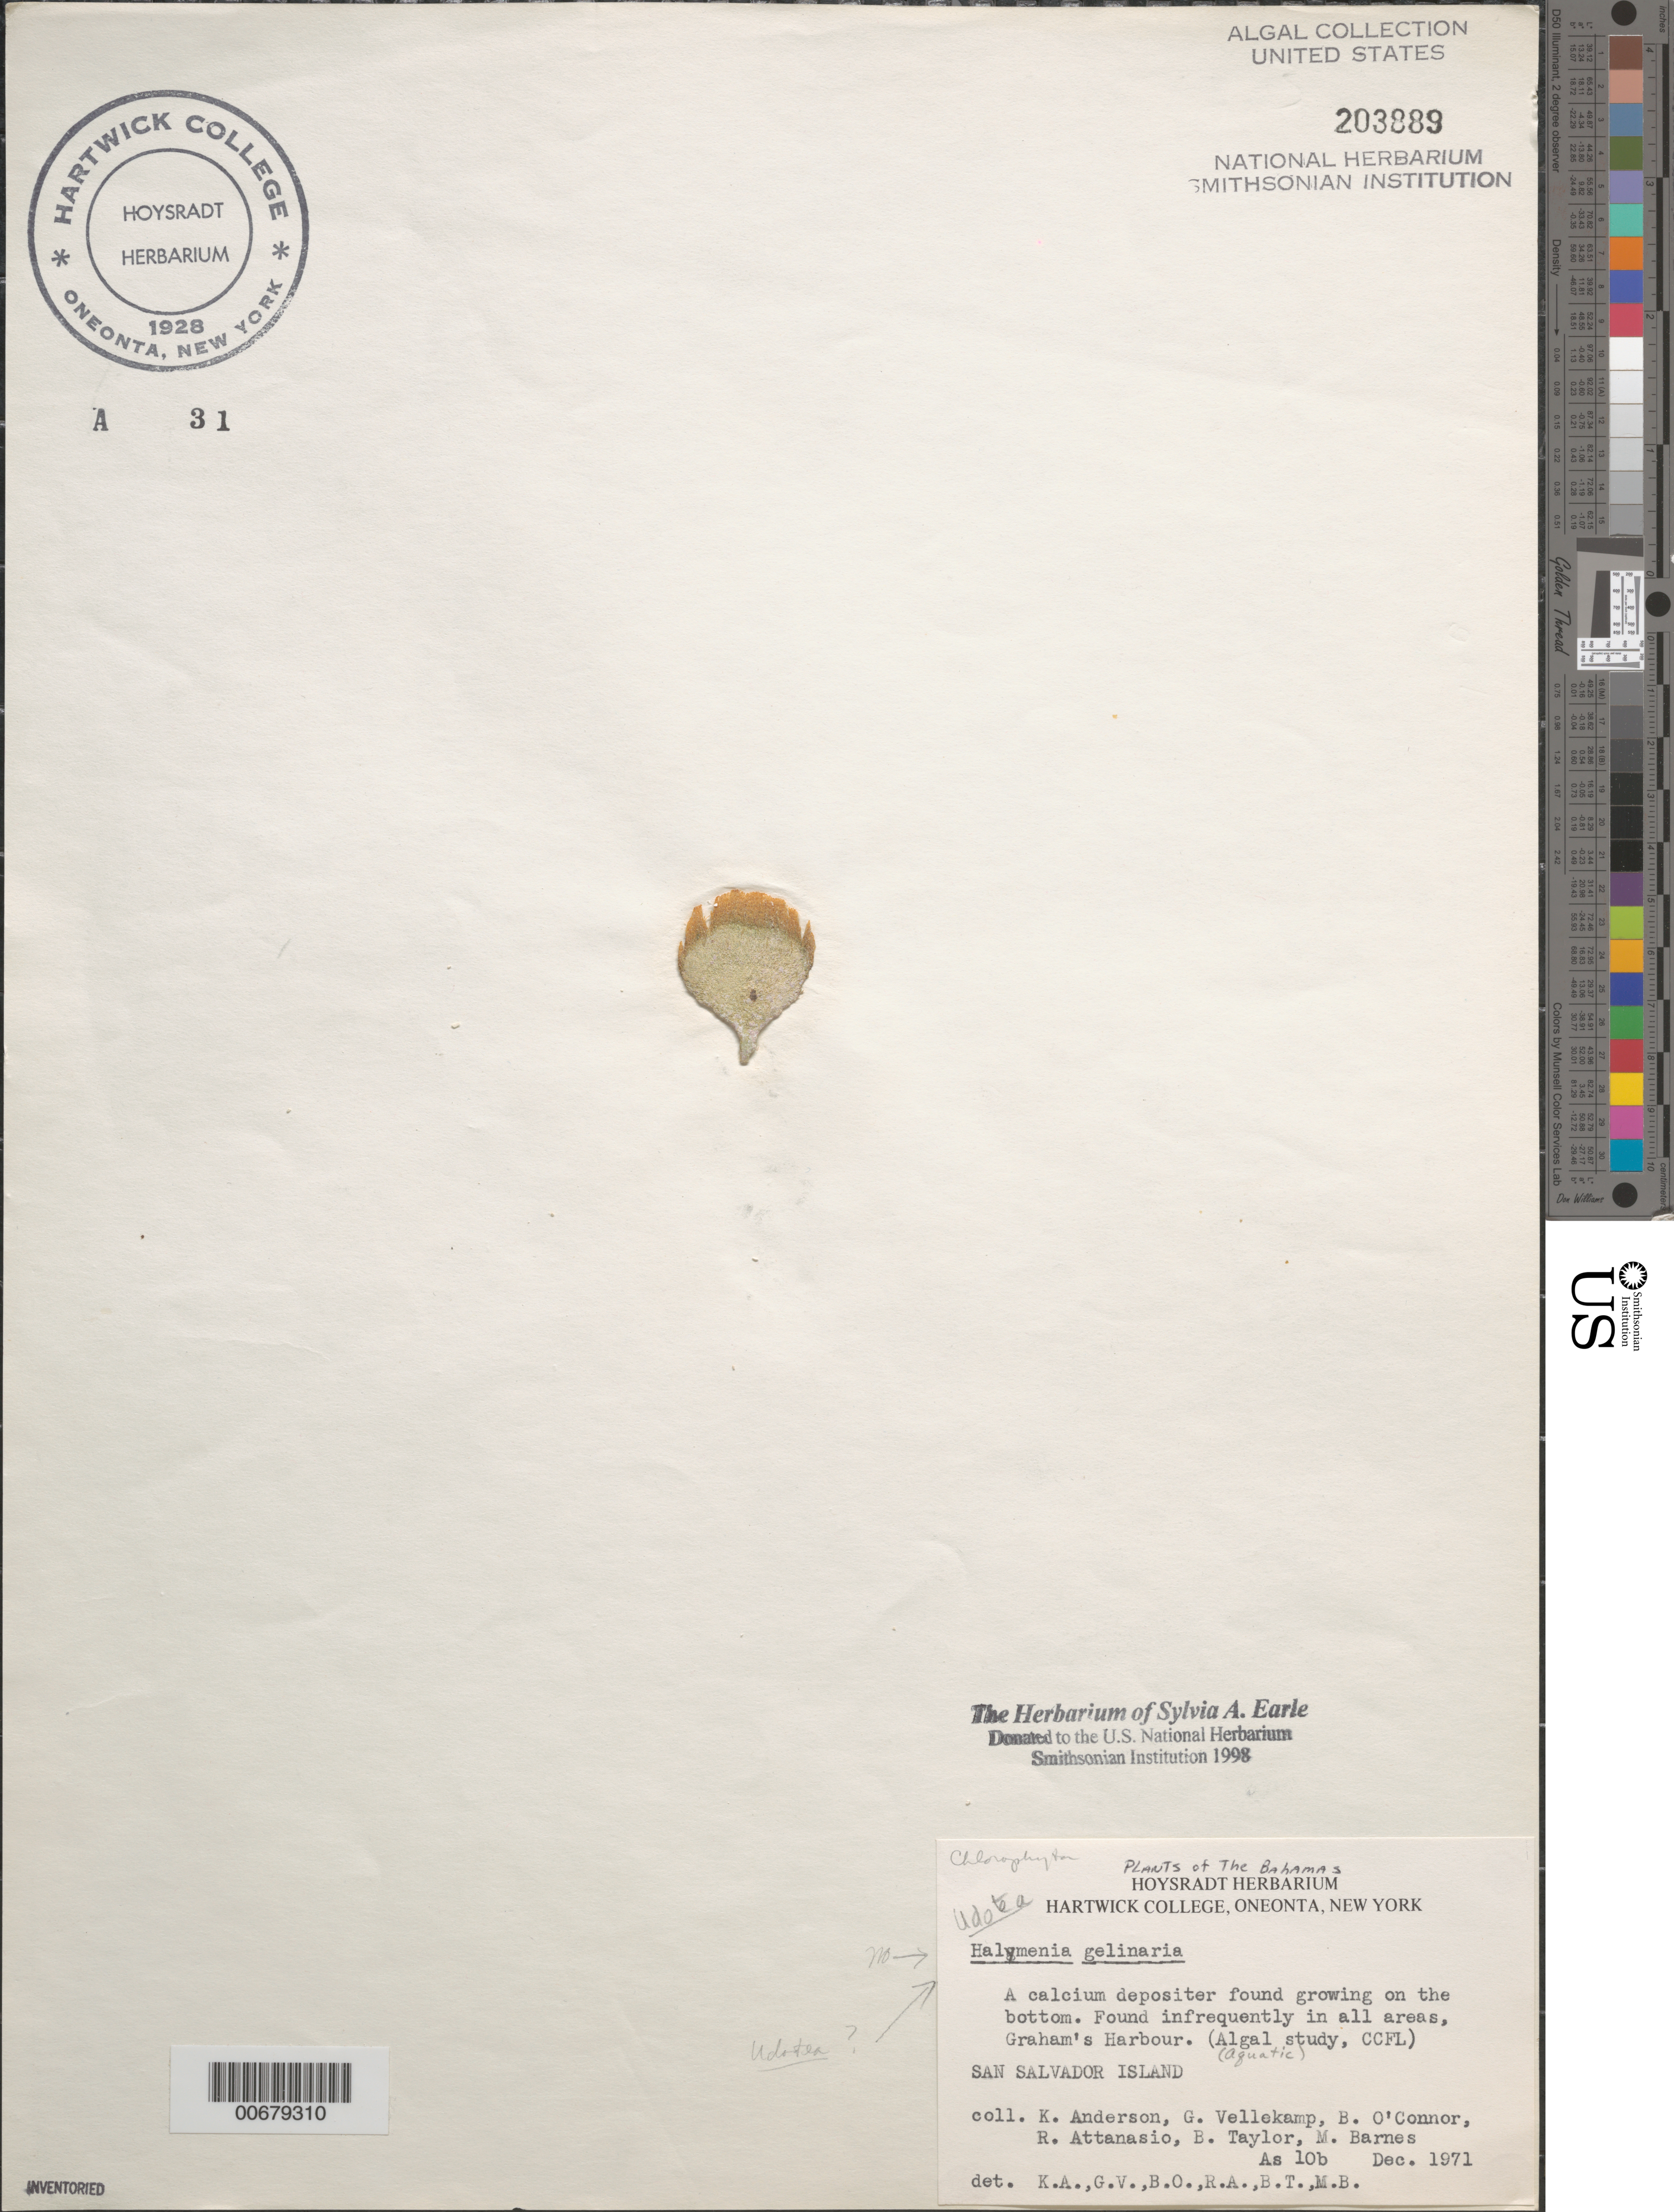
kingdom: Plantae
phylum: Chlorophyta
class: Ulvophyceae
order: Bryopsidales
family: Udoteaceae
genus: Udotea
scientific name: Udotea sp.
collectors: K. Anderson, G. Vellekamp, B. O'Connor, R. Attanasio, B. Taylor & M. Barnes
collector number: As 10b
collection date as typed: Dec 1971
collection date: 1971-12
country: Bahamas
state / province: San Salvador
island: San Salvador Island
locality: Graham's Harbour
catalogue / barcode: US 203889